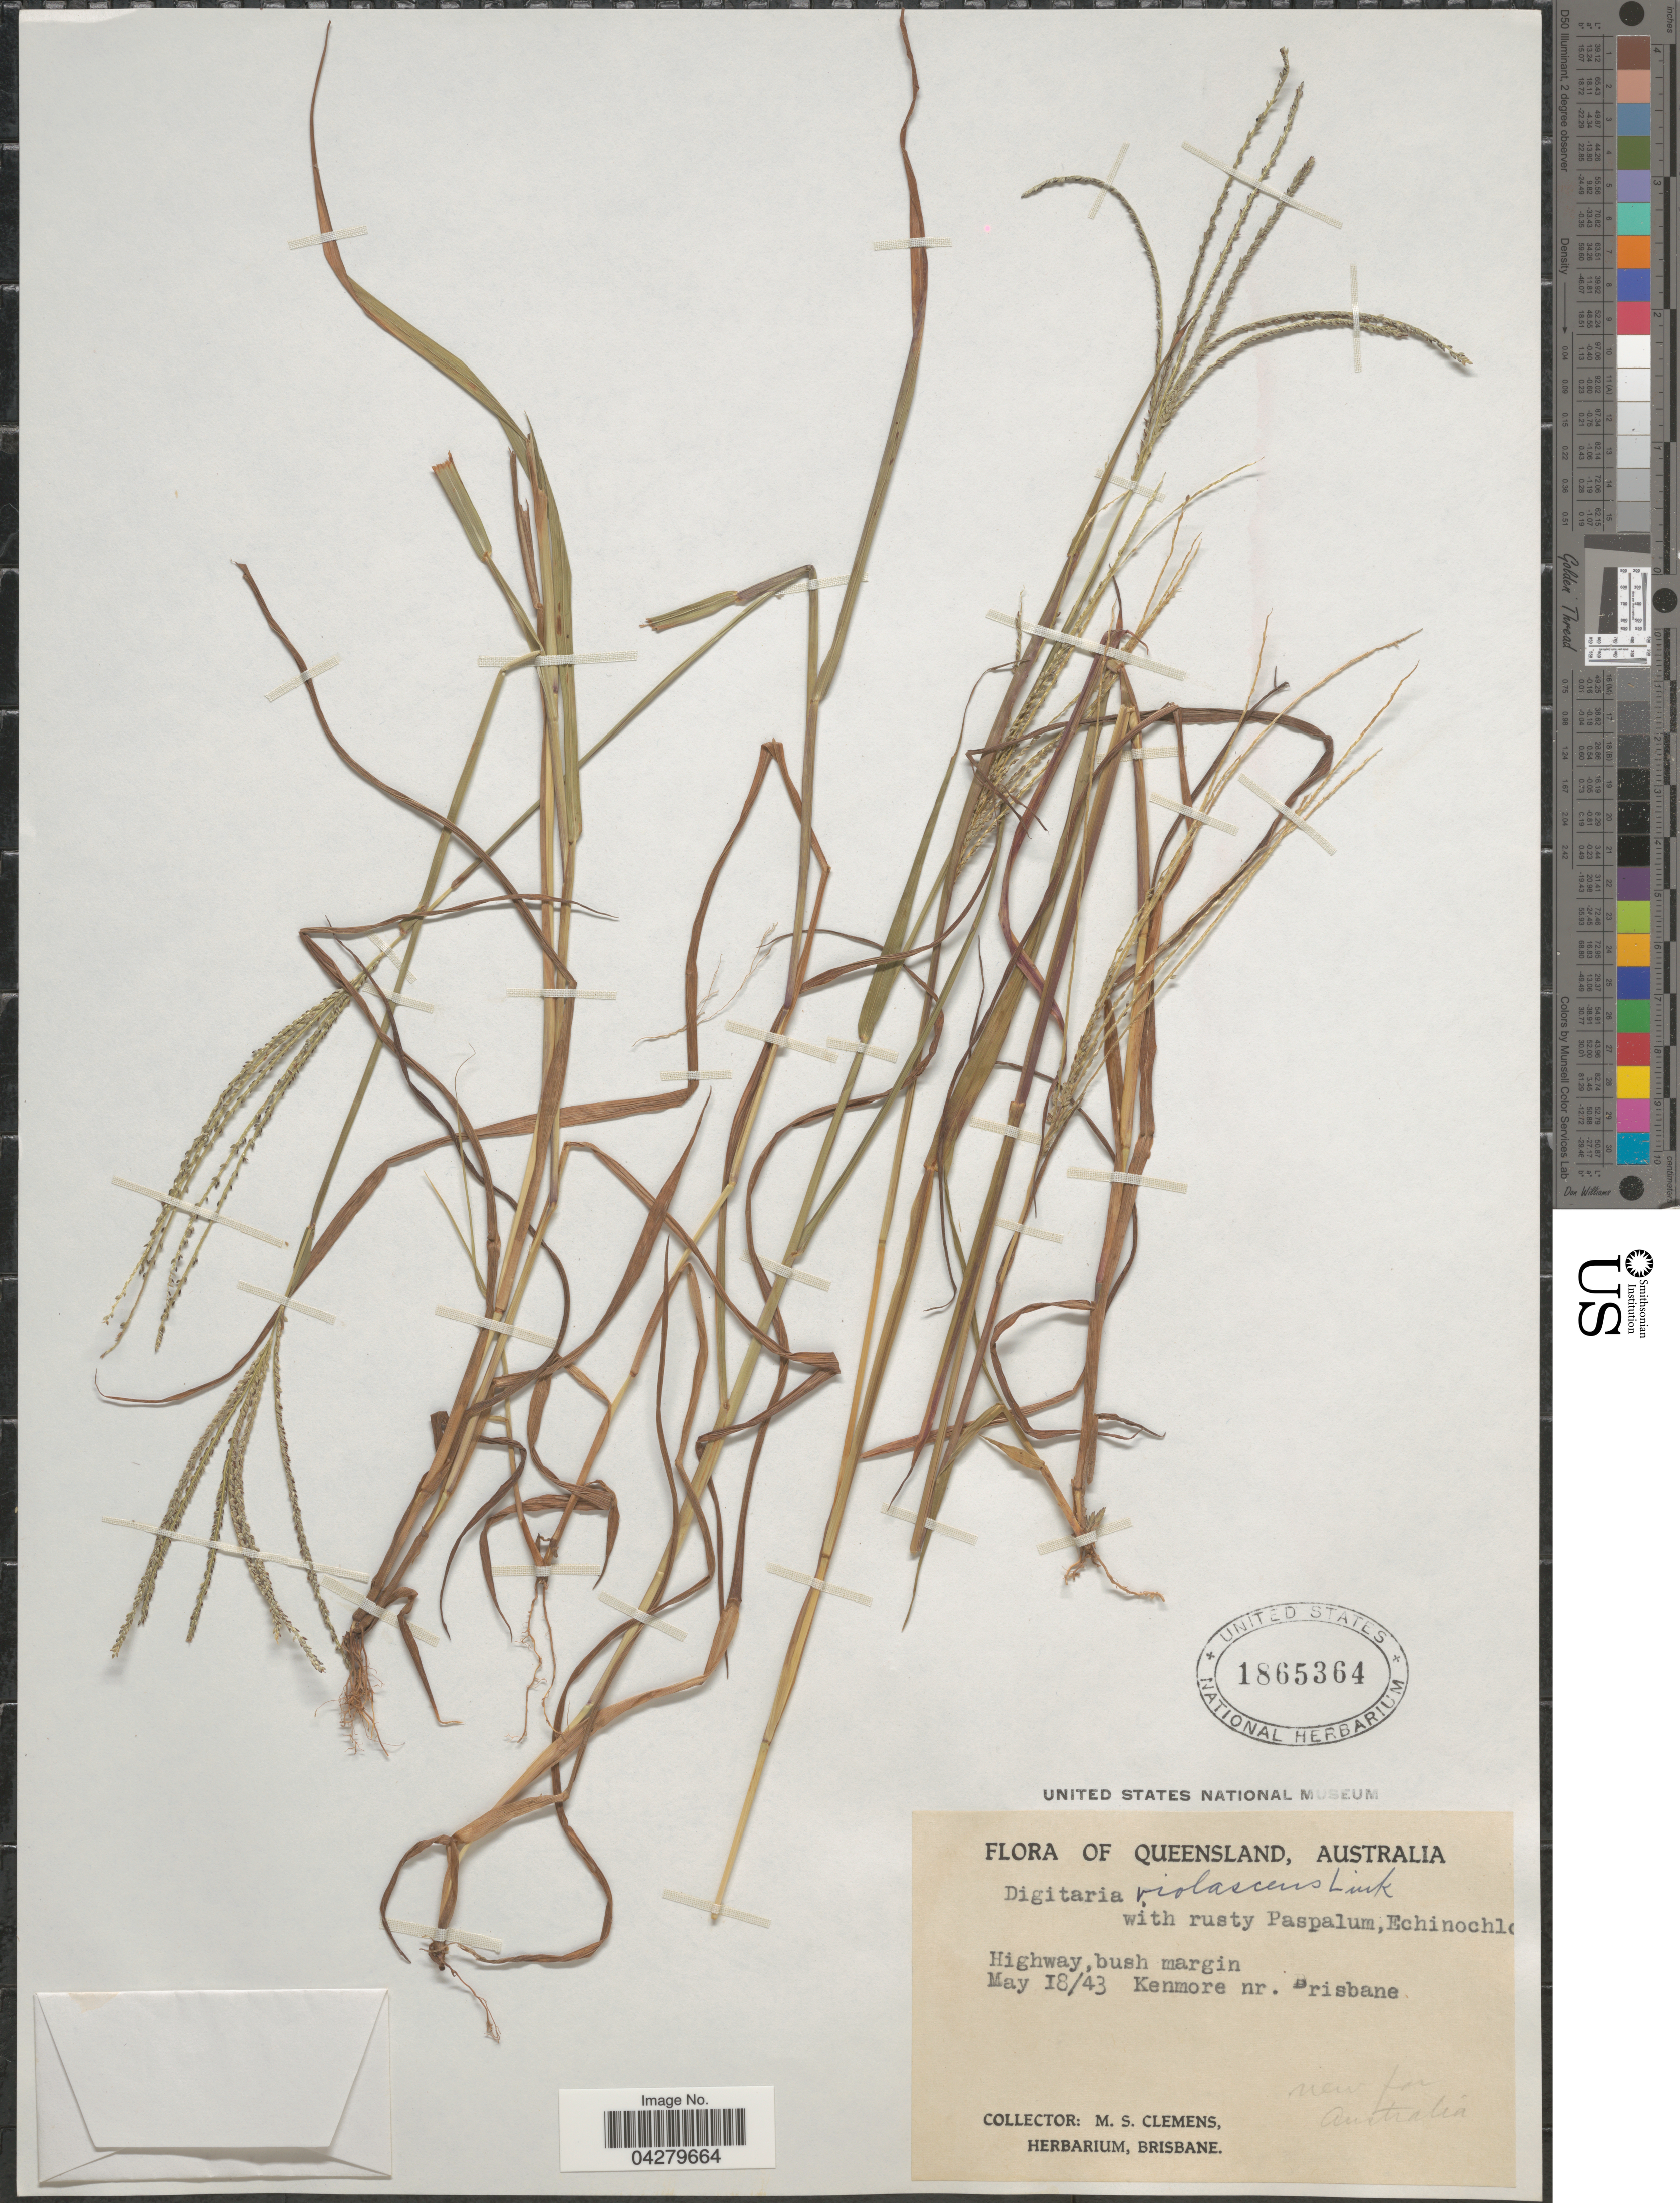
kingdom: Plantae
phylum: Tracheophyta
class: Liliopsida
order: Poales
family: Poaceae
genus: Digitaria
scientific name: Digitaria violascens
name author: Link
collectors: M. S. Clemens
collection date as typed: Transcribed d/m/y: 18/5/43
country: Australia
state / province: Queensland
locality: Highway,bush margin. Kenmore nr. Brisbane.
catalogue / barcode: US 1865364